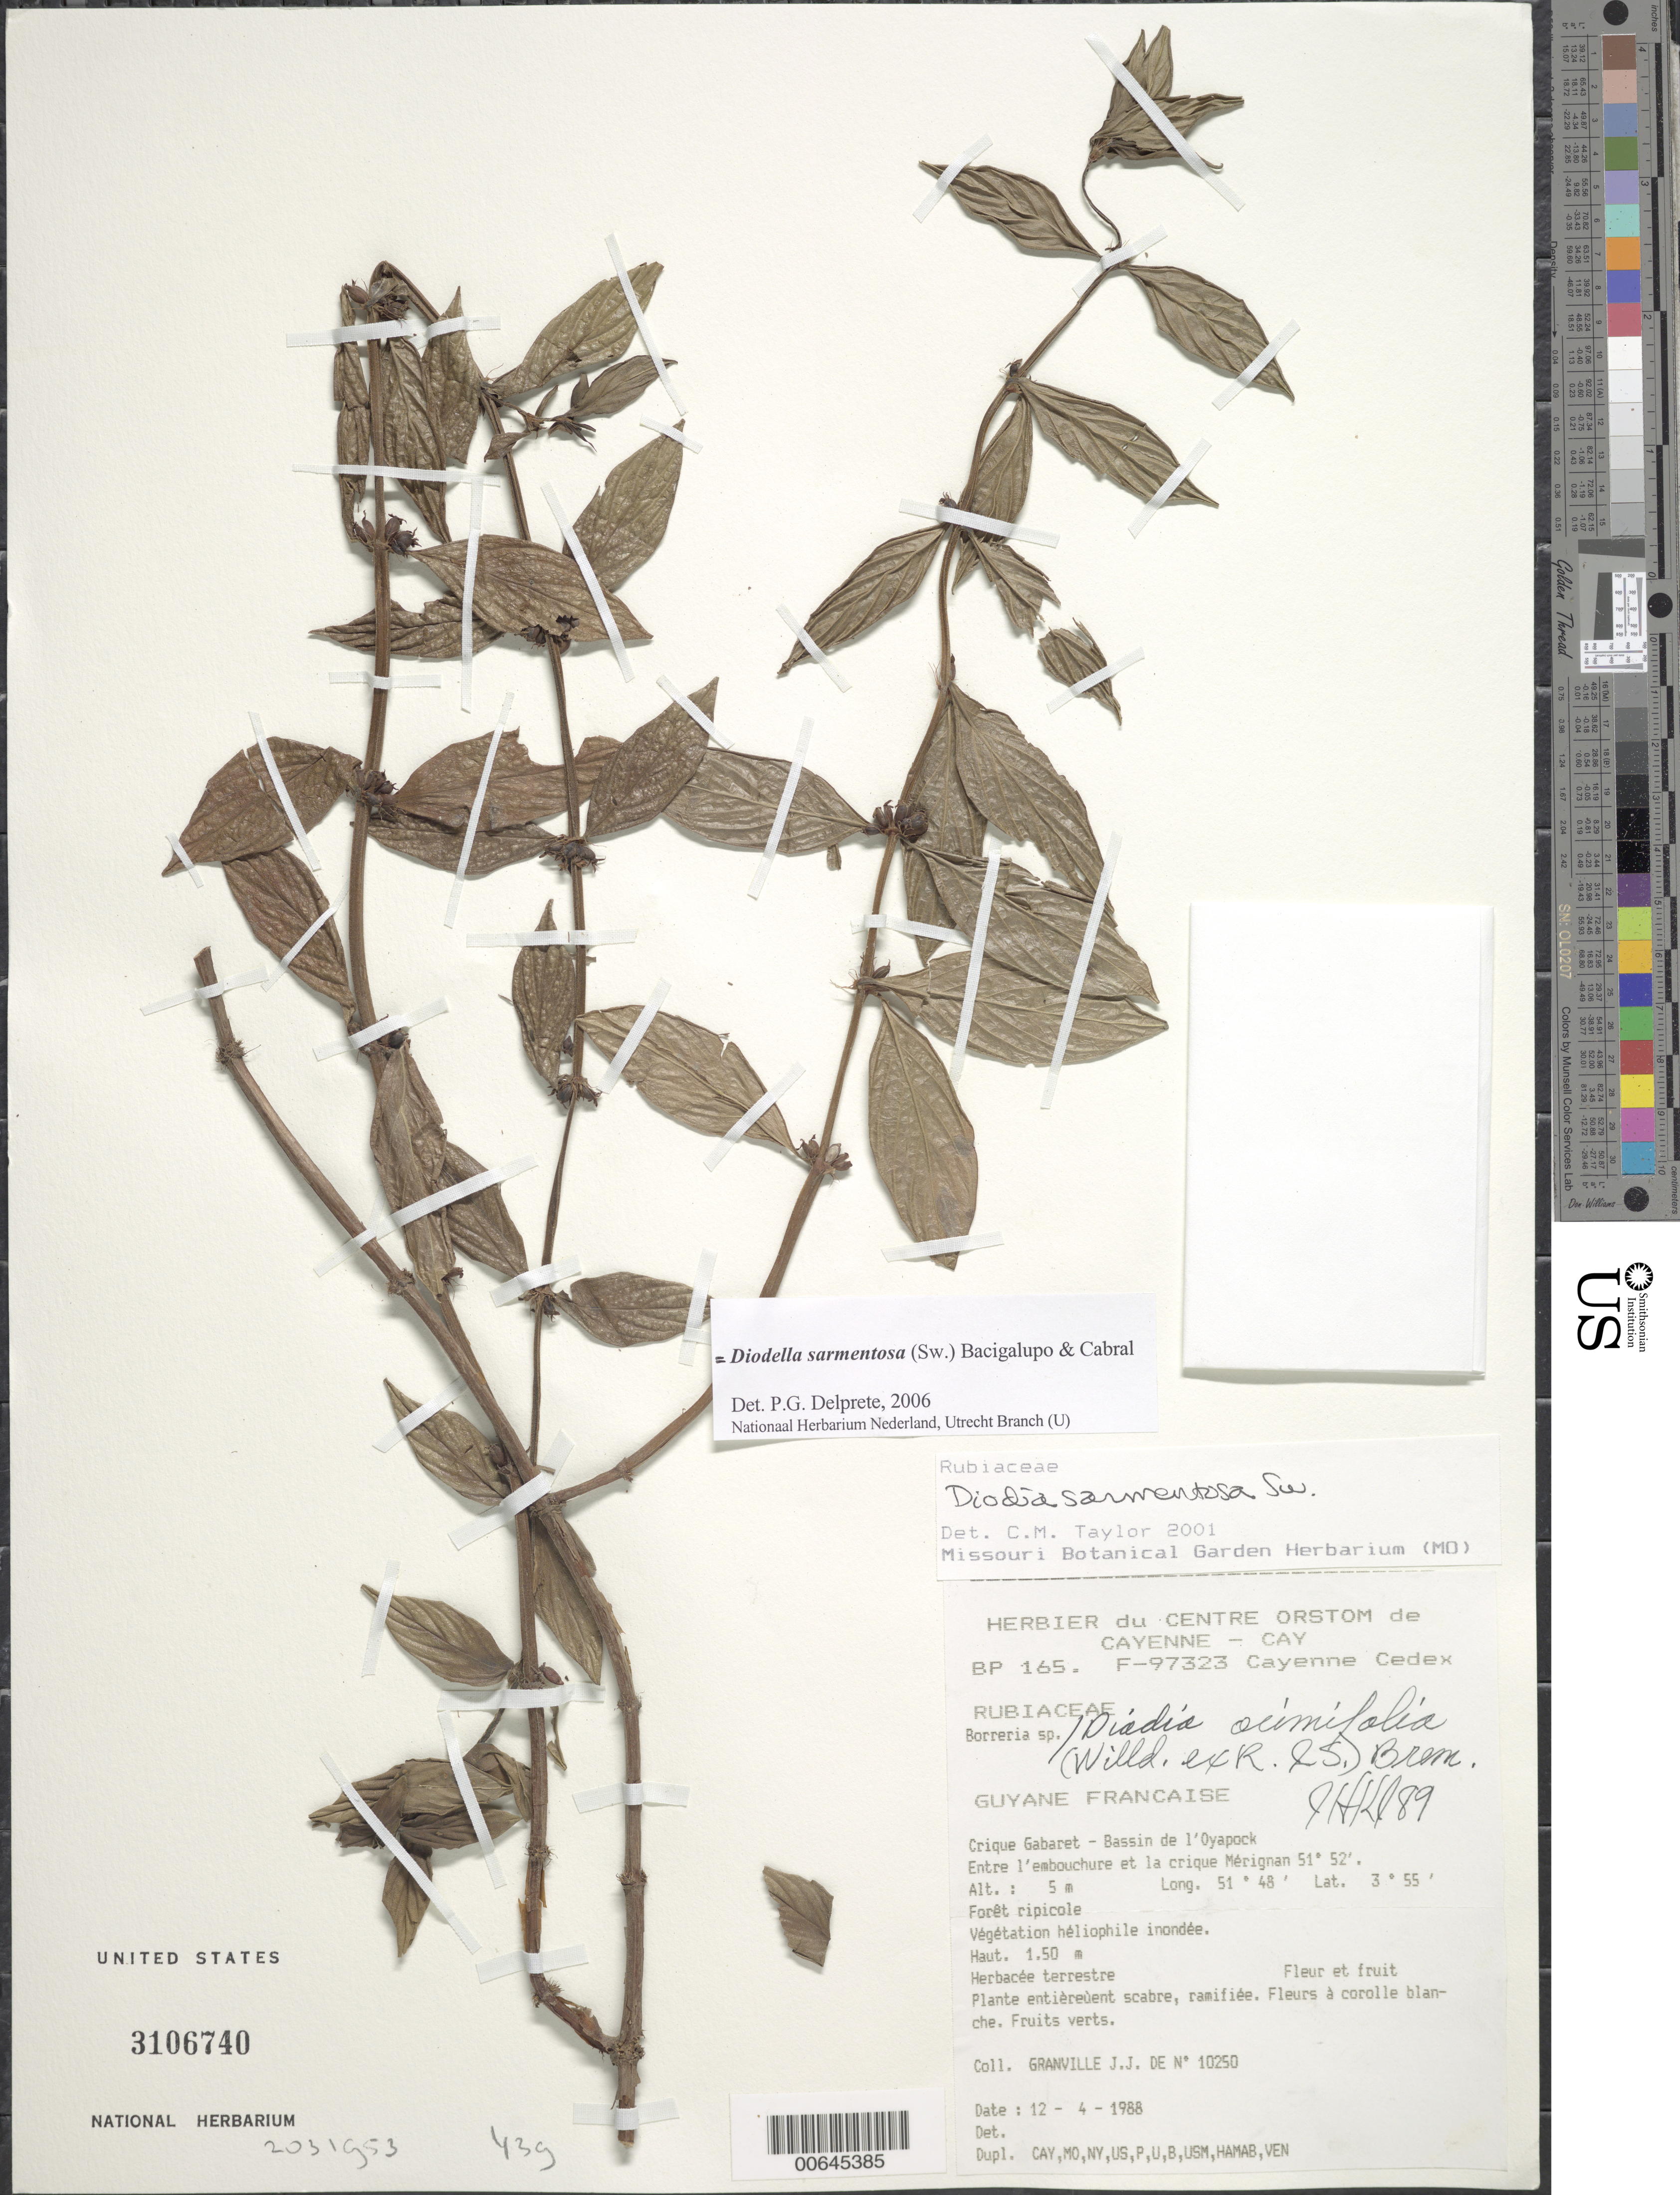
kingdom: Plantae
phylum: Tracheophyta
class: Magnoliopsida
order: Gentianales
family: Rubiaceae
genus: Diodella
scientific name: Diodella sarmentosa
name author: (Sw.) Bacigalupo & E.L. Cabral ex Borhidi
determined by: Delprete, P. G., Herb. de Guyane Cay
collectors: J.-J. de Granville et al.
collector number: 10250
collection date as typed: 12-Apr-88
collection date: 1988-04-12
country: French Guiana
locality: Crique Gabaret, Bassin de l'Oyapock, entre l'embouchure et la crique Mérignan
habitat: Foret ripicole; vegetation heliophile inondee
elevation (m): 5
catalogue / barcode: US 3106740